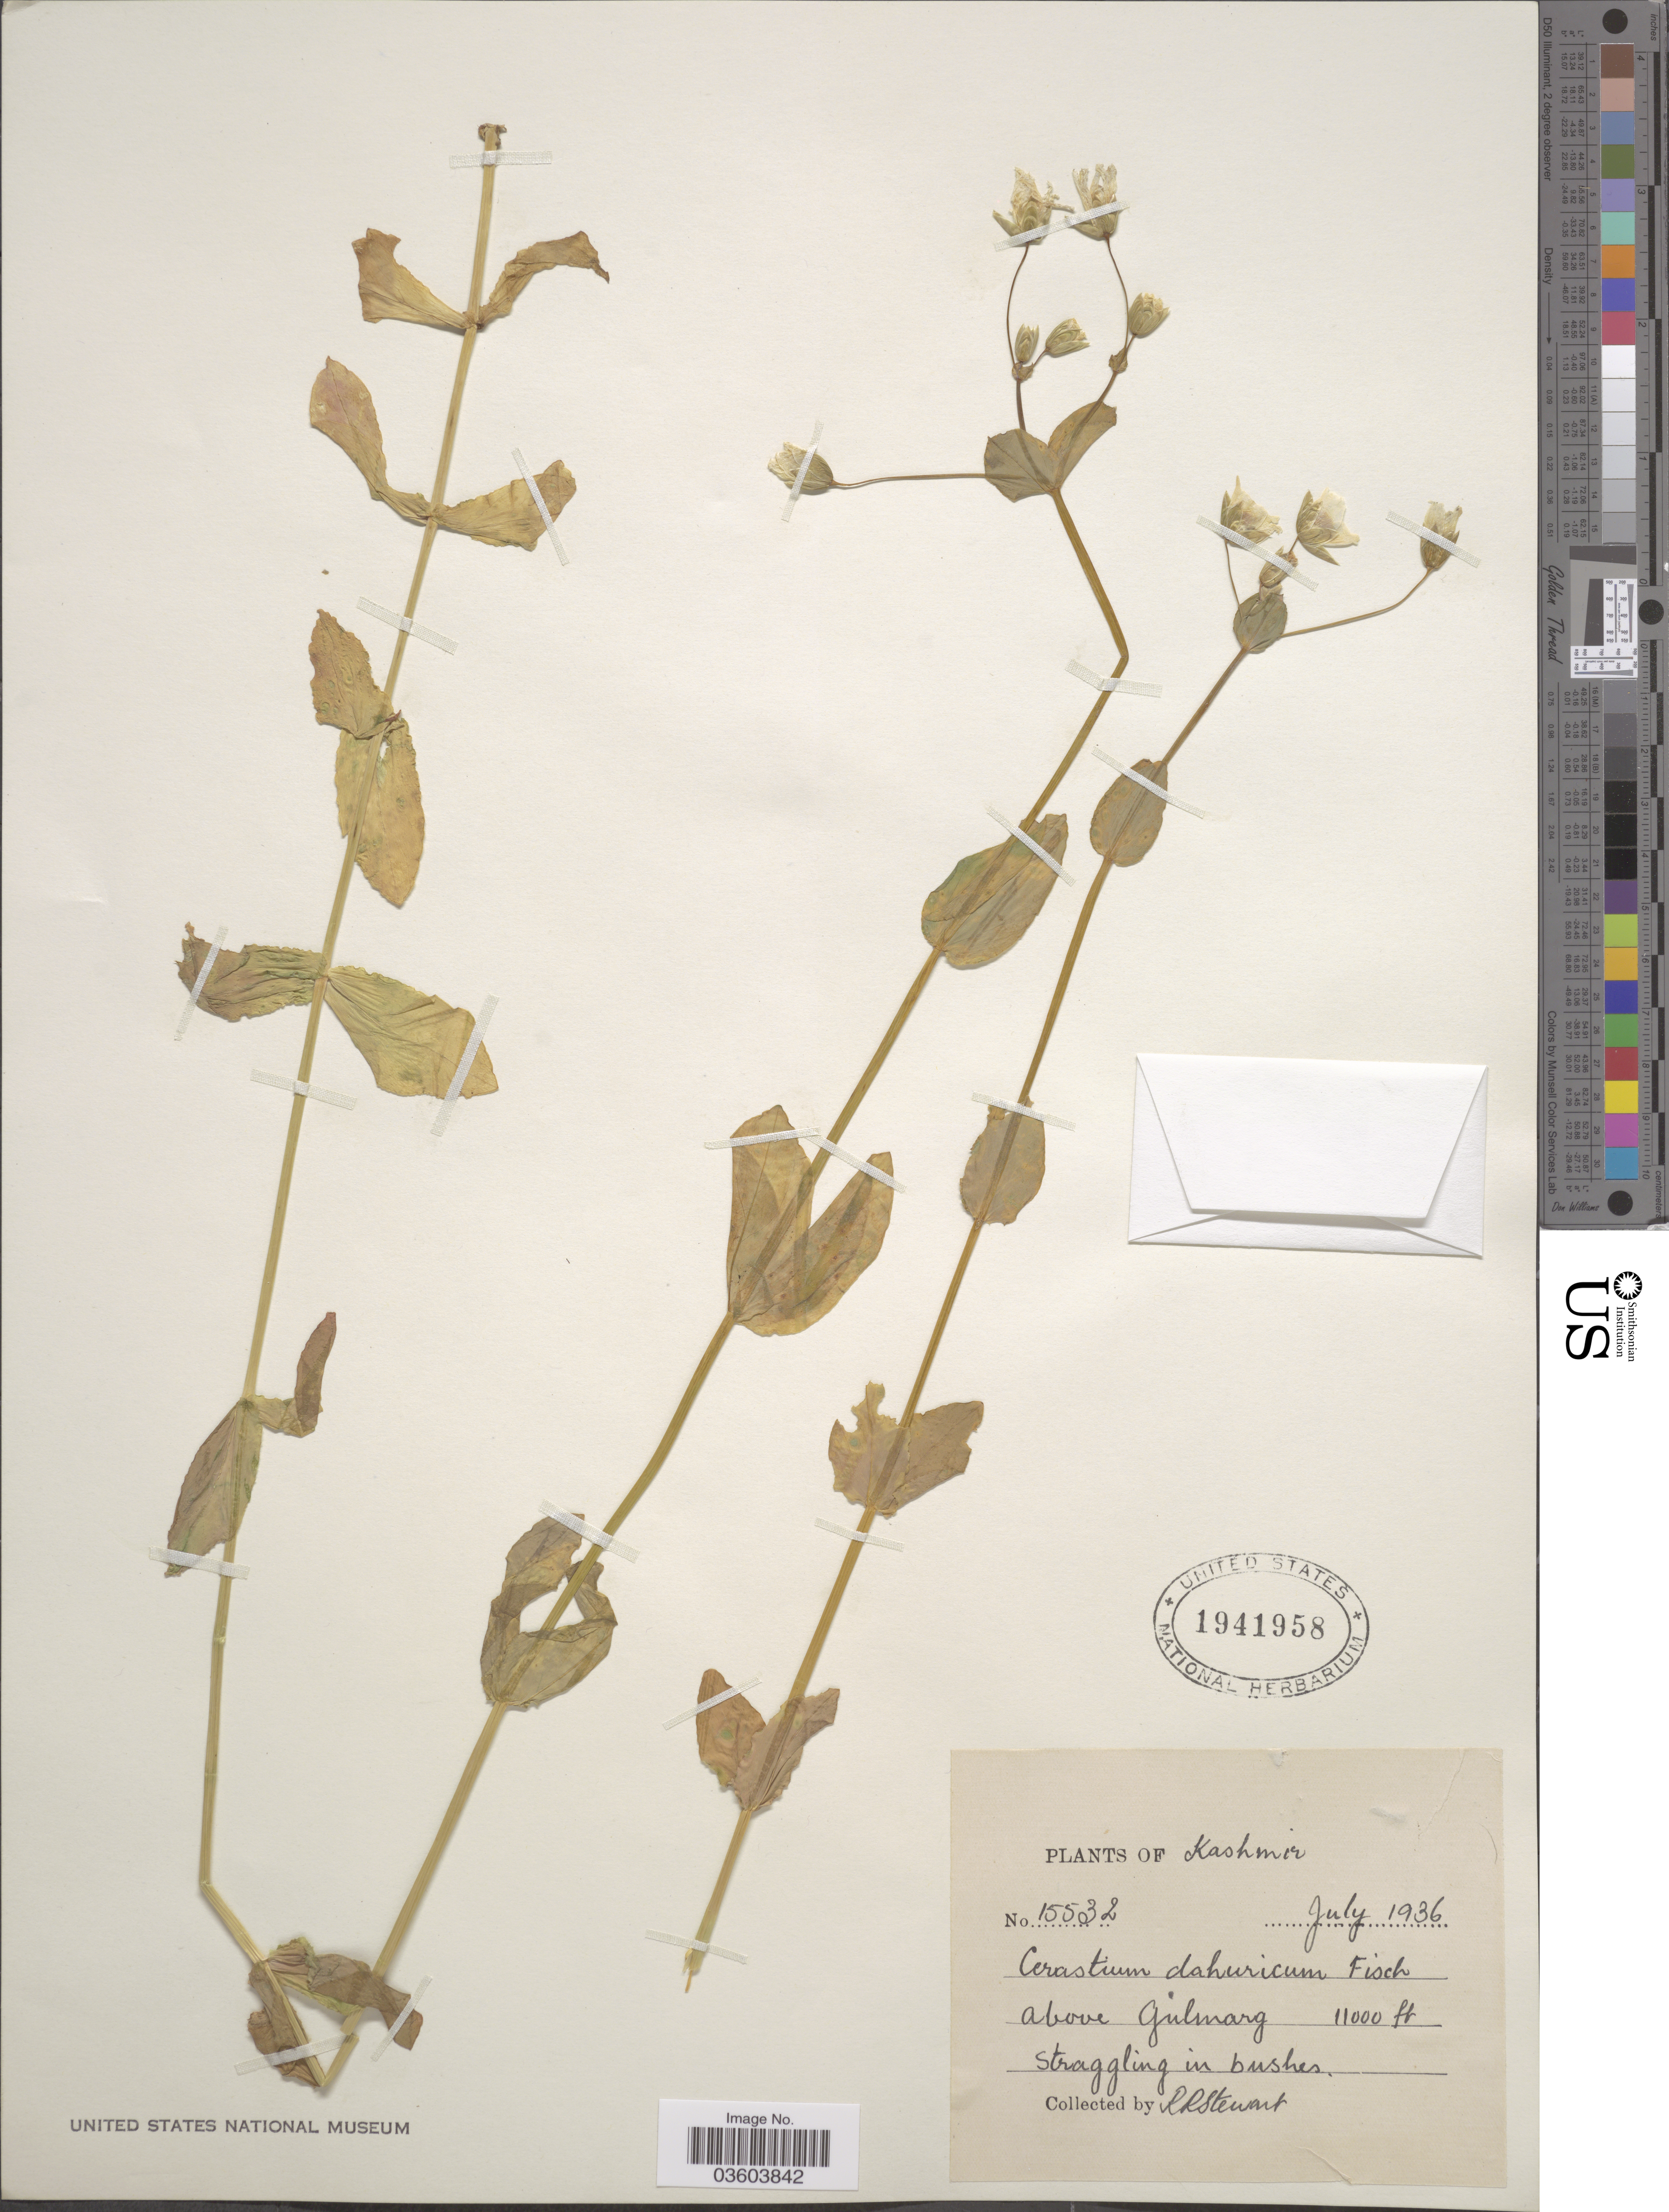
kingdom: Plantae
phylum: Tracheophyta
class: Magnoliopsida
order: Caryophyllales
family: Caryophyllaceae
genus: Cerastium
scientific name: Cerastium davuricum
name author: Fisch. ex Spreng.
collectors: R. Stewart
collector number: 15532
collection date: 1936-07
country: India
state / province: Jammu and Kashmir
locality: Kashmir. Above Gulmarg.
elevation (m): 3353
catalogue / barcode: US 1941958